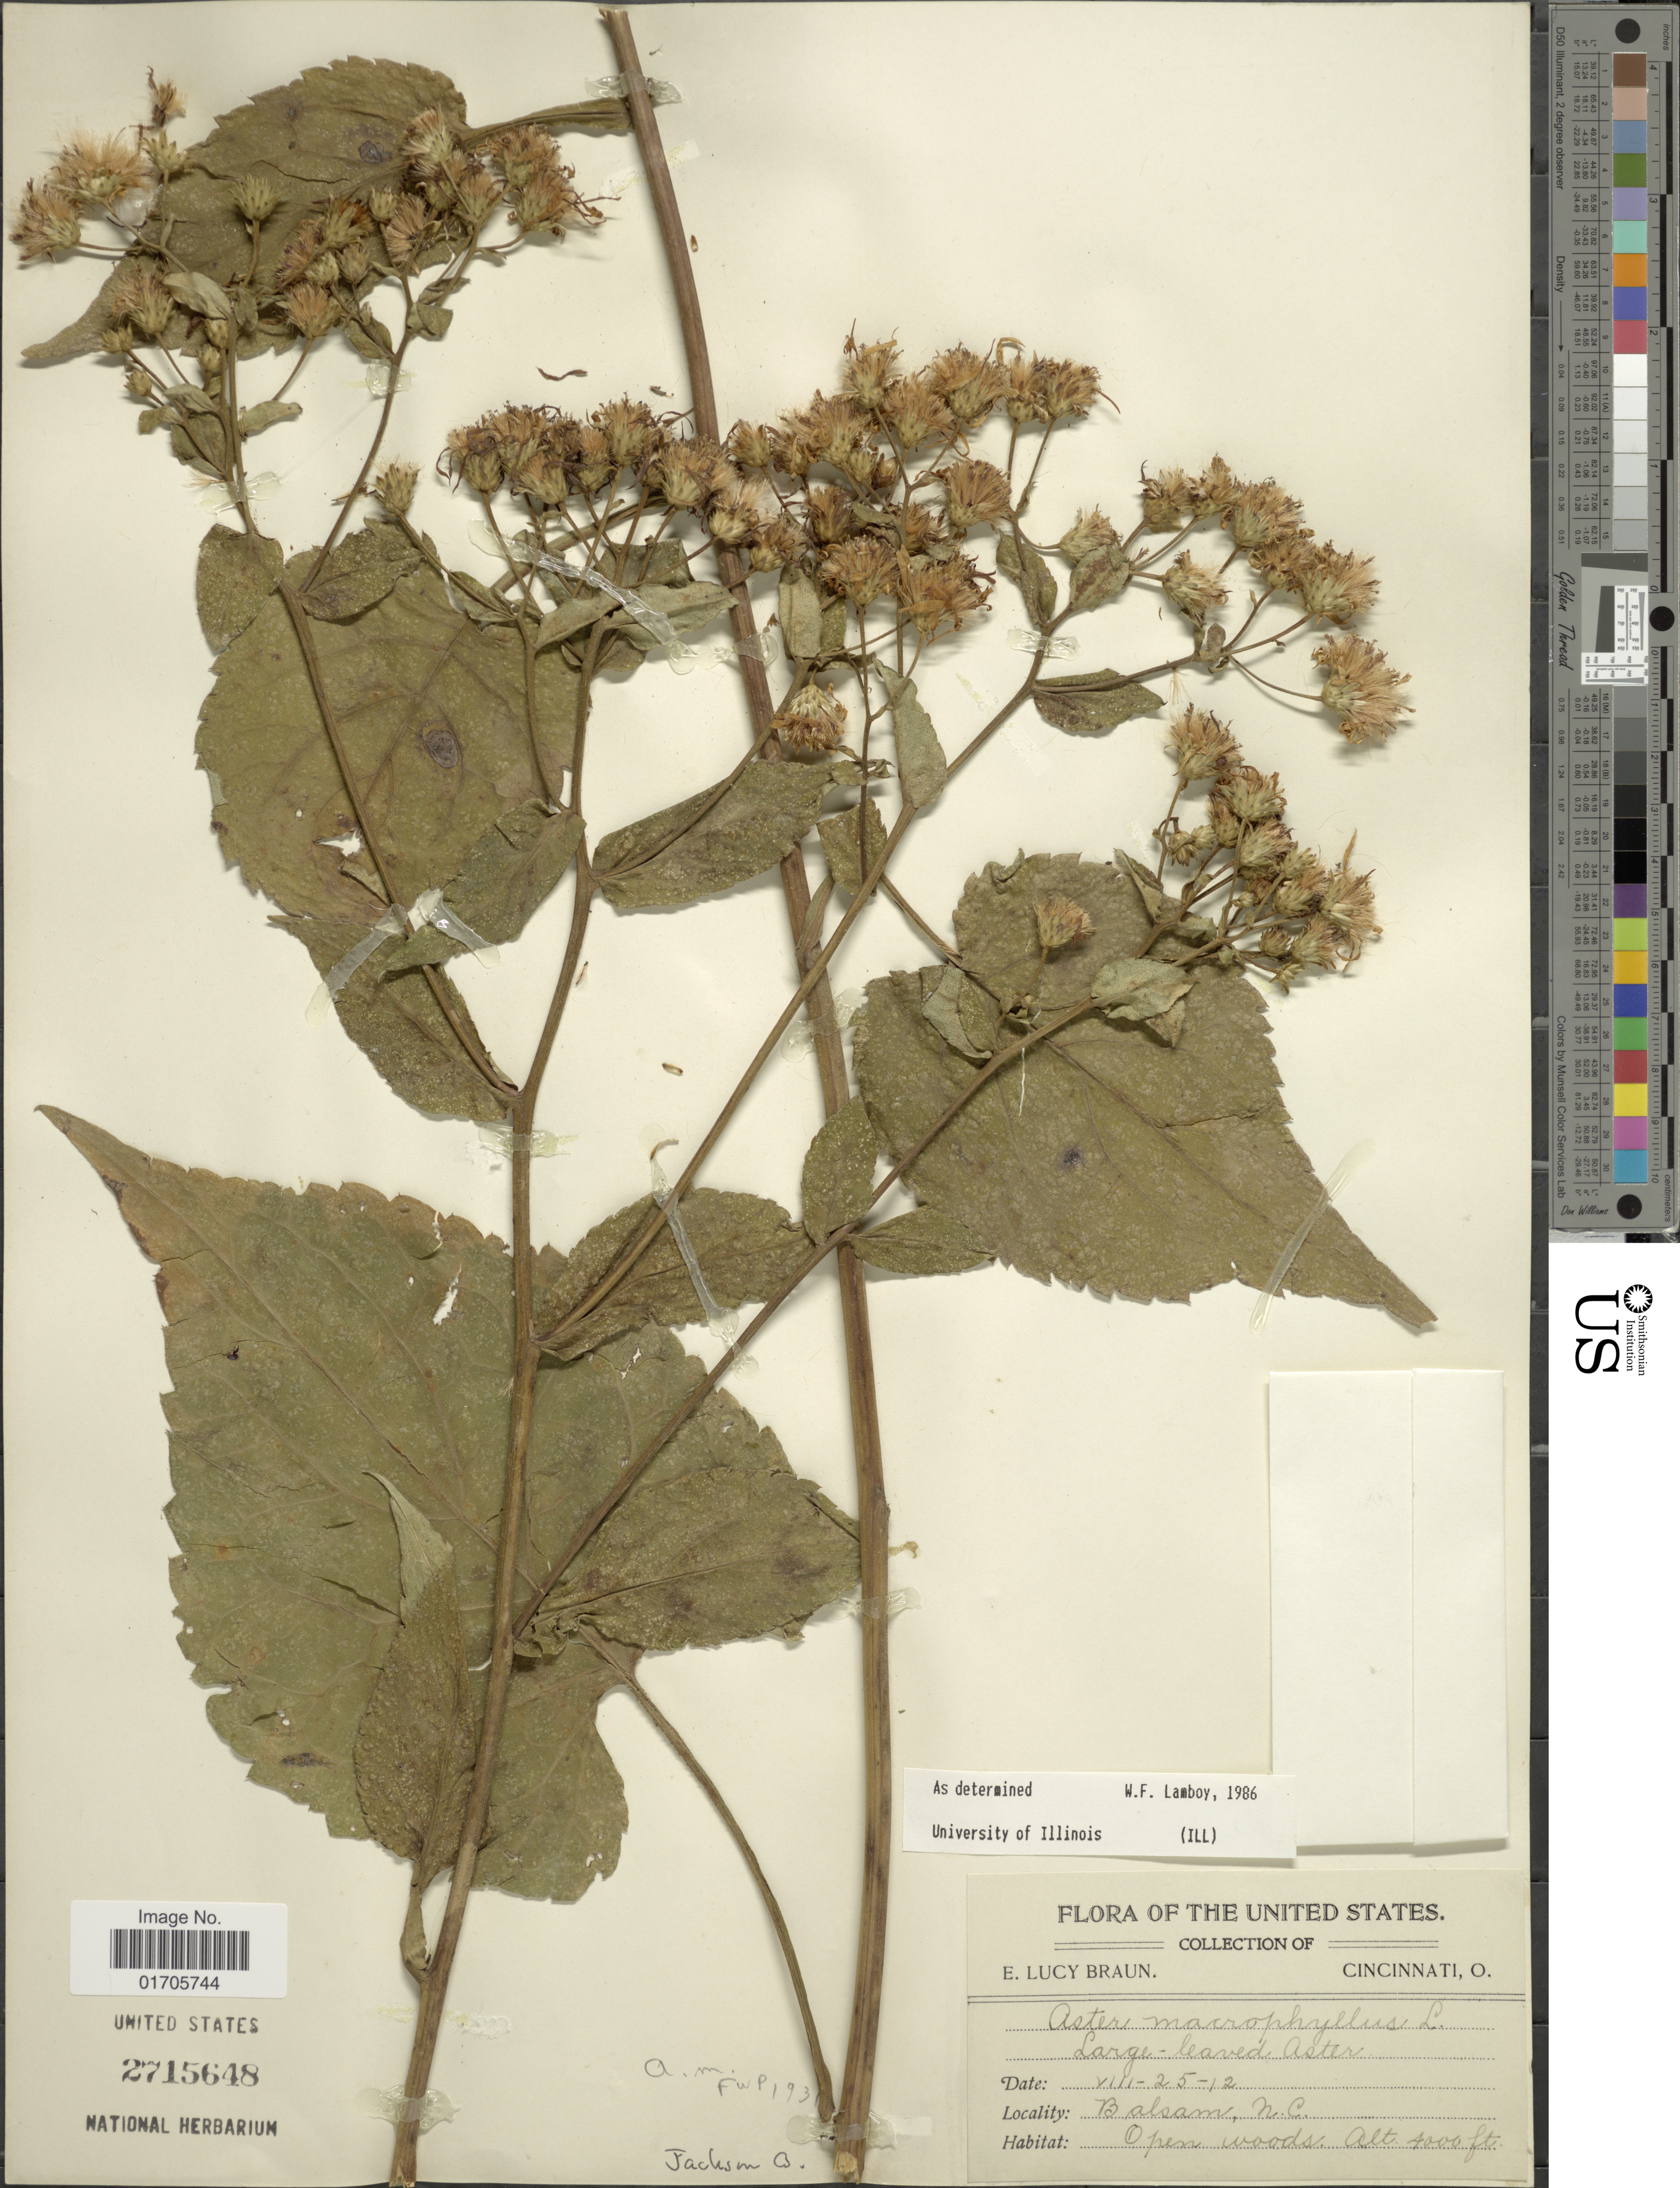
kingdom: Plantae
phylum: Tracheophyta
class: Magnoliopsida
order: Asterales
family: Asteraceae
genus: Eurybia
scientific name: Eurybia macrophylla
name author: (L.) Cass.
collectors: E. L. Braun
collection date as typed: Transcribed d/m/y: 25/8/12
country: United States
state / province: North Carolina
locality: Balsam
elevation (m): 1219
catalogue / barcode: US 2715648